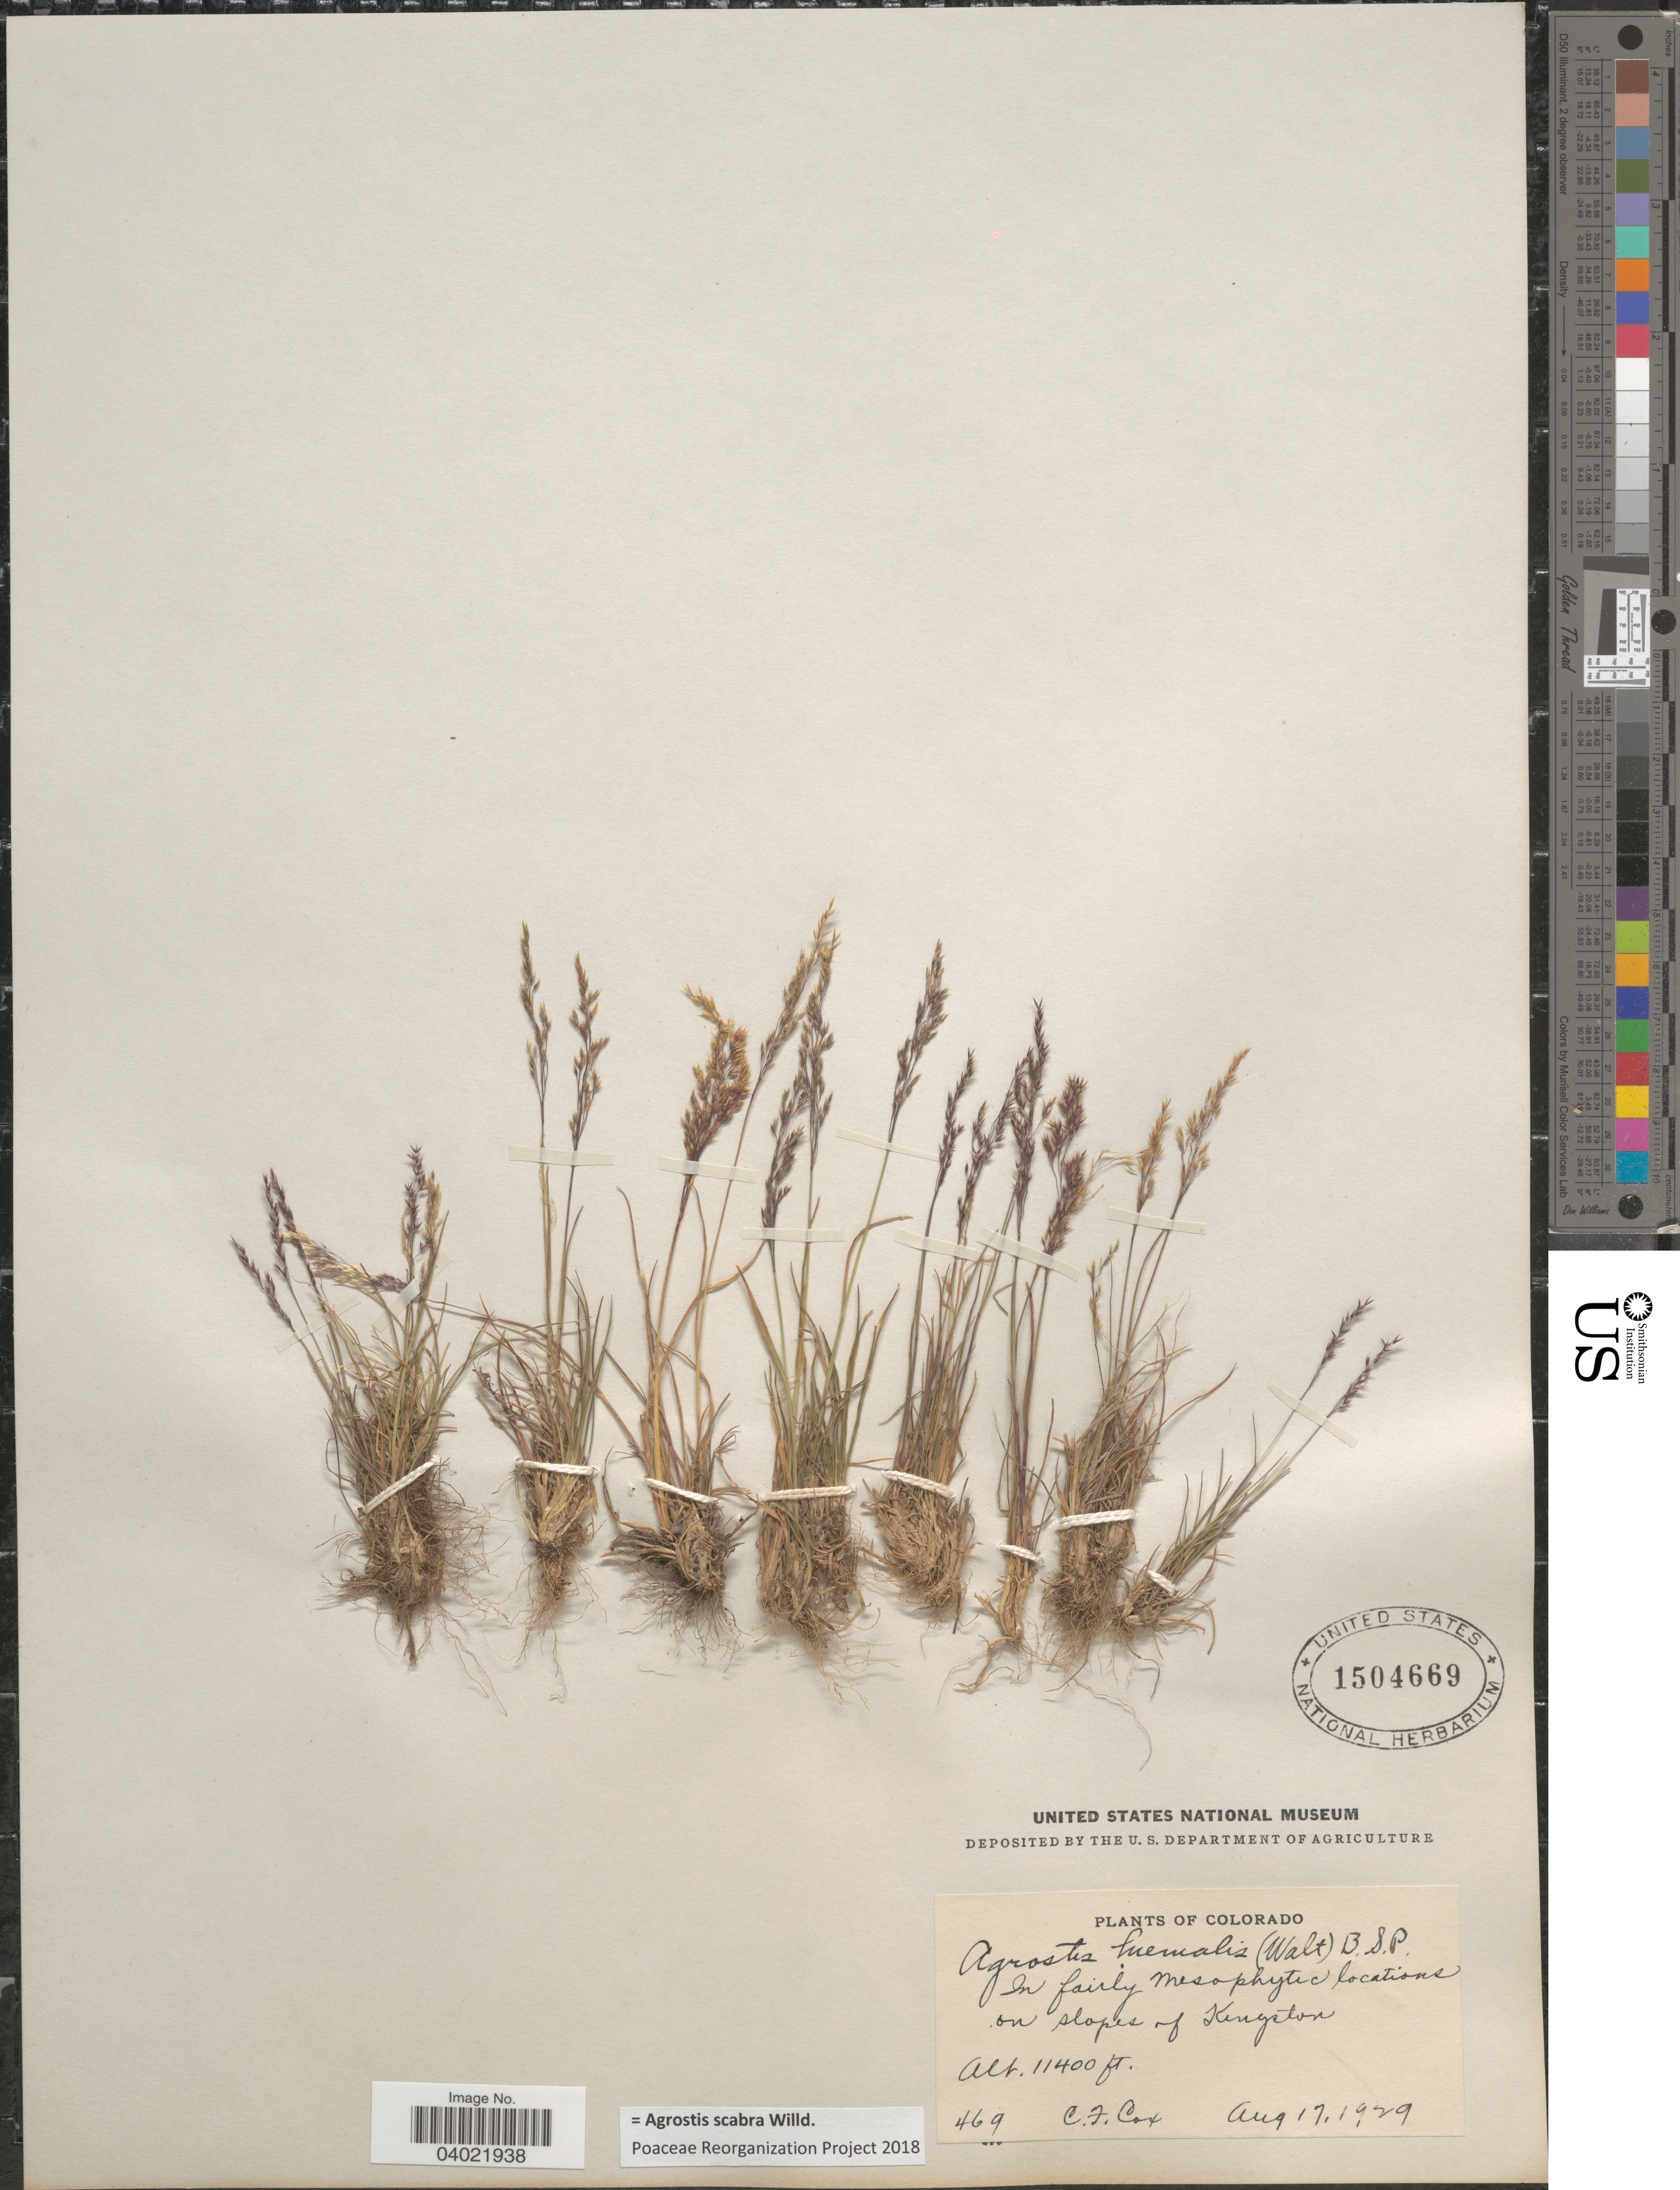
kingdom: Plantae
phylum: Tracheophyta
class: Liliopsida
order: Poales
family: Poaceae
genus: Agrostis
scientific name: Agrostis scabra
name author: Willd.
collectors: C. Cox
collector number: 469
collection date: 1929-08-17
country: United States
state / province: Colorado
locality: On slopes of Kingston.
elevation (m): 3475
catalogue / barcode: US 1504669